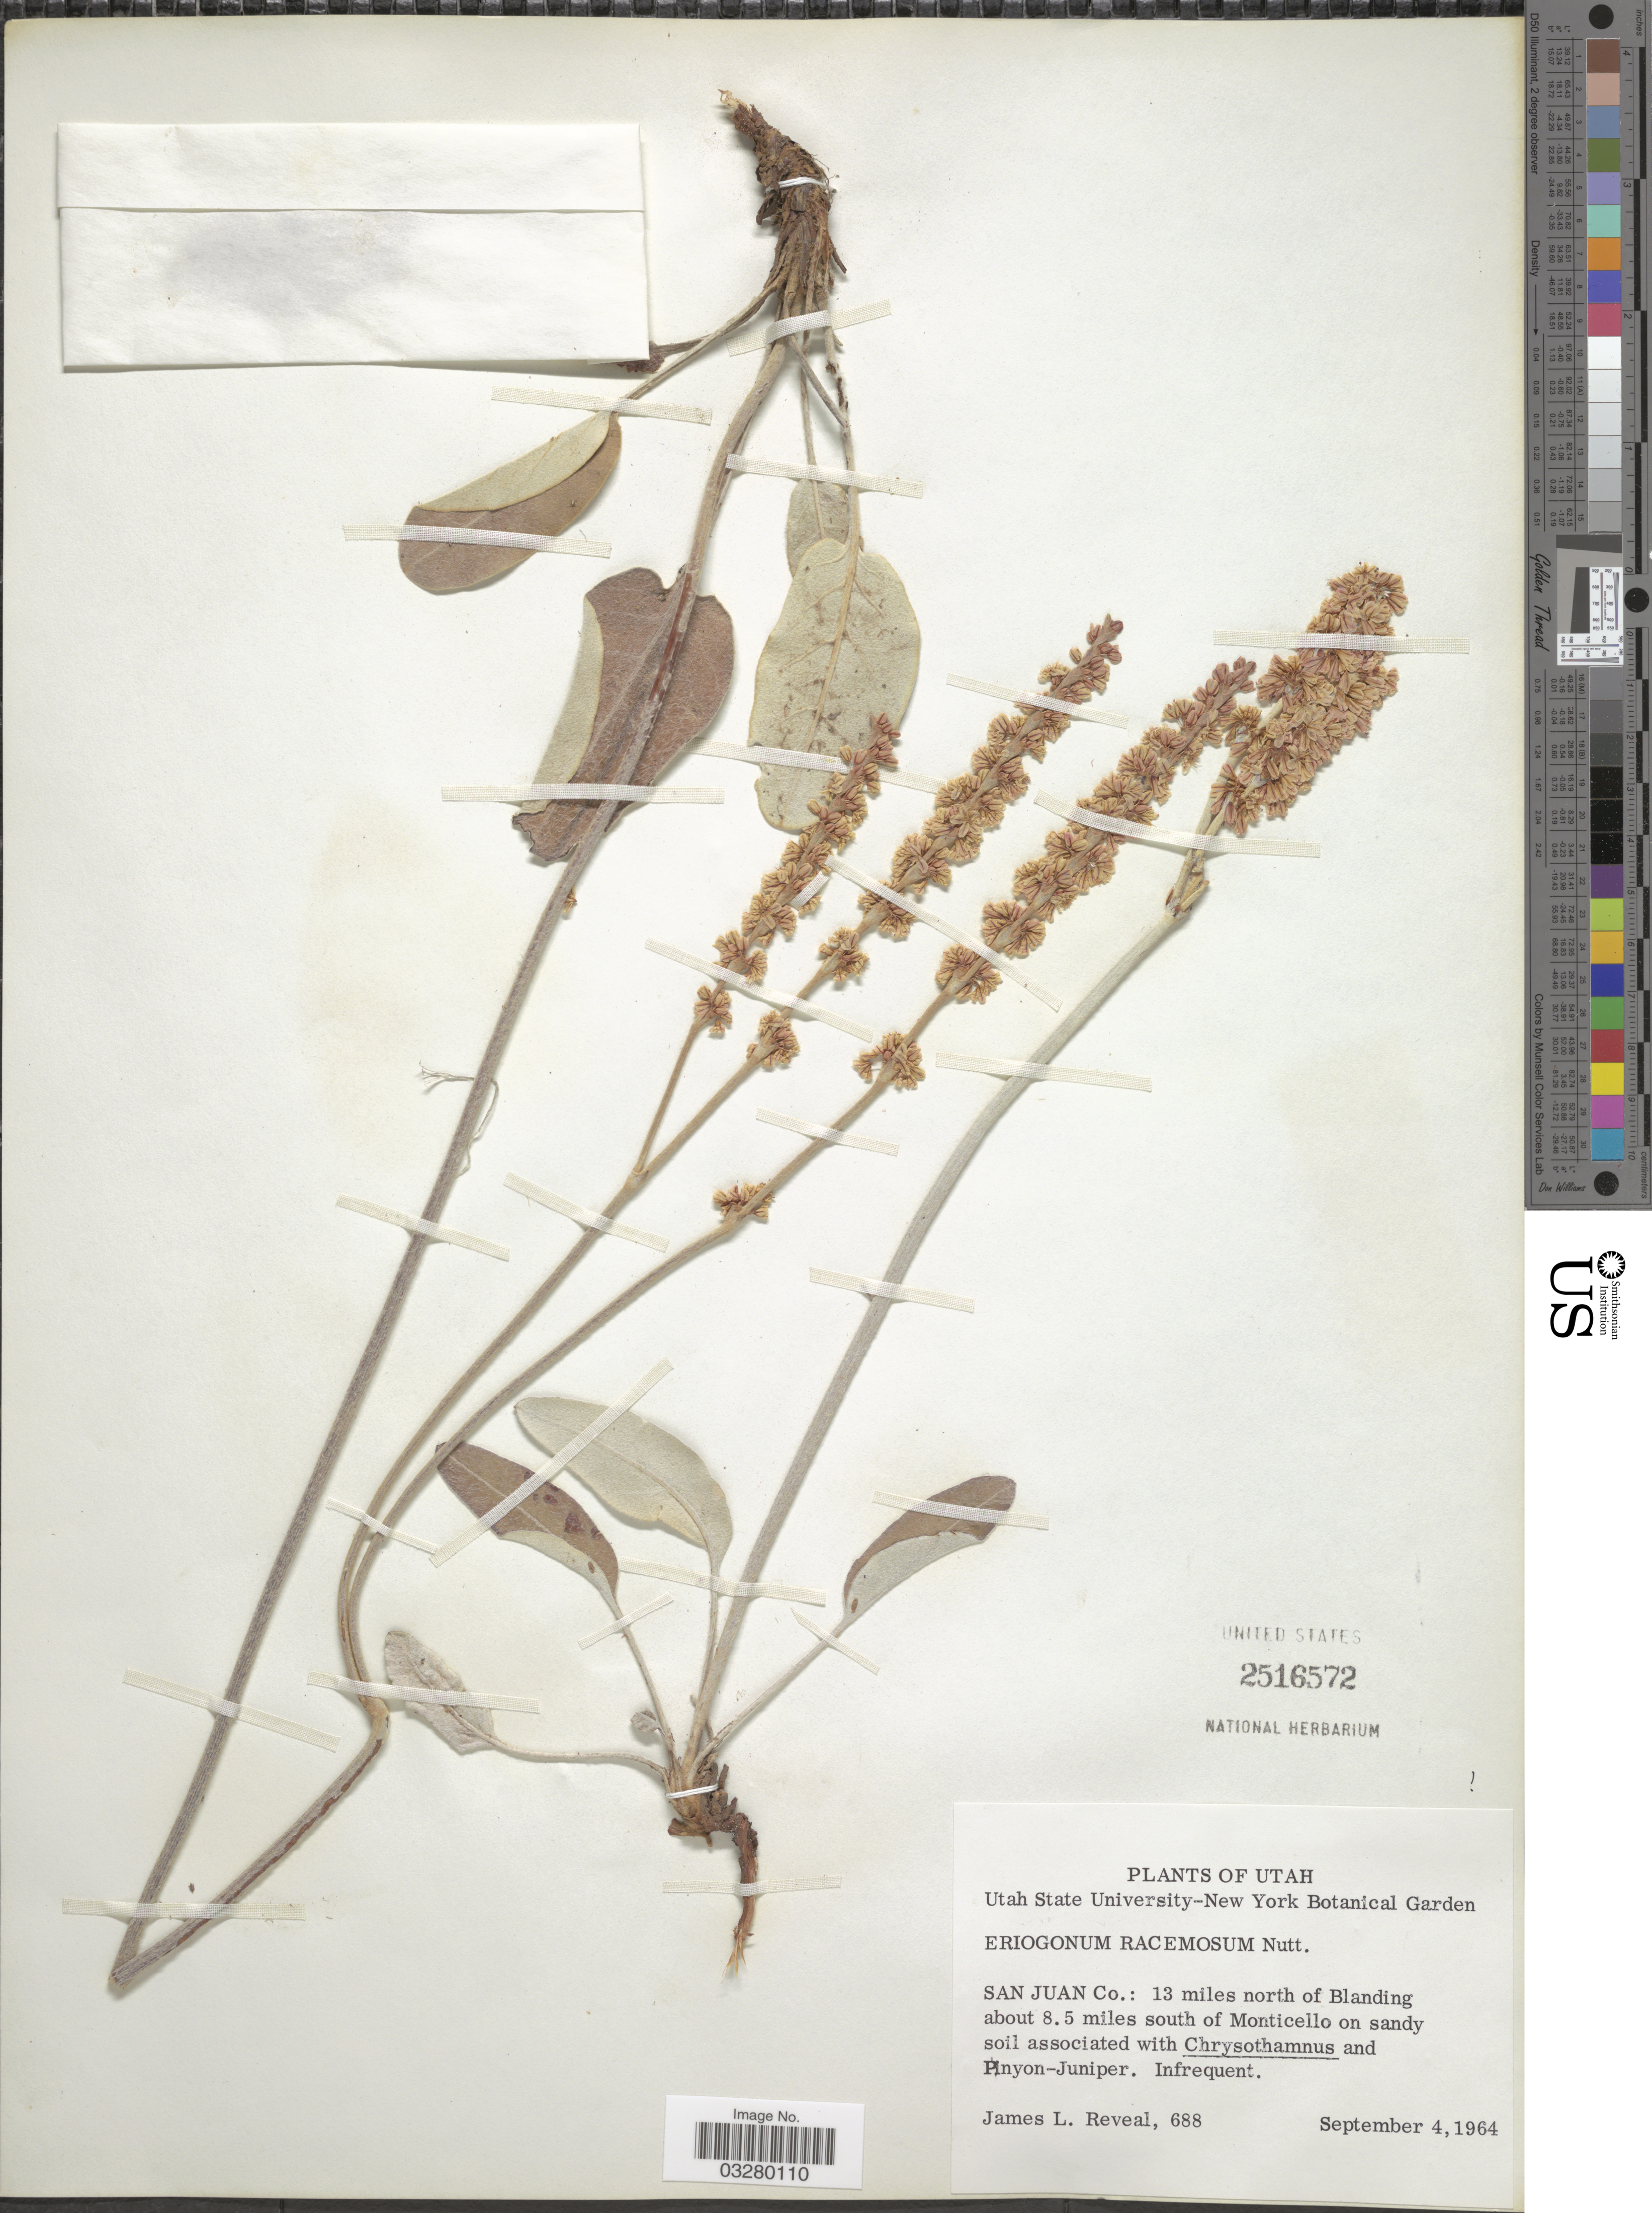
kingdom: Plantae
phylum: Tracheophyta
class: Magnoliopsida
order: Caryophyllales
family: Polygonaceae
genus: Eriogonum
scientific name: Eriogonum racemosum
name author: Nutt.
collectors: J. L. Reveal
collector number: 688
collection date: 1964-09-04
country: United States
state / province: Utah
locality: San Juan Co.: 13 miles north of Blanding about 8.5 miles south of Monticello.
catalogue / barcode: US 2516572